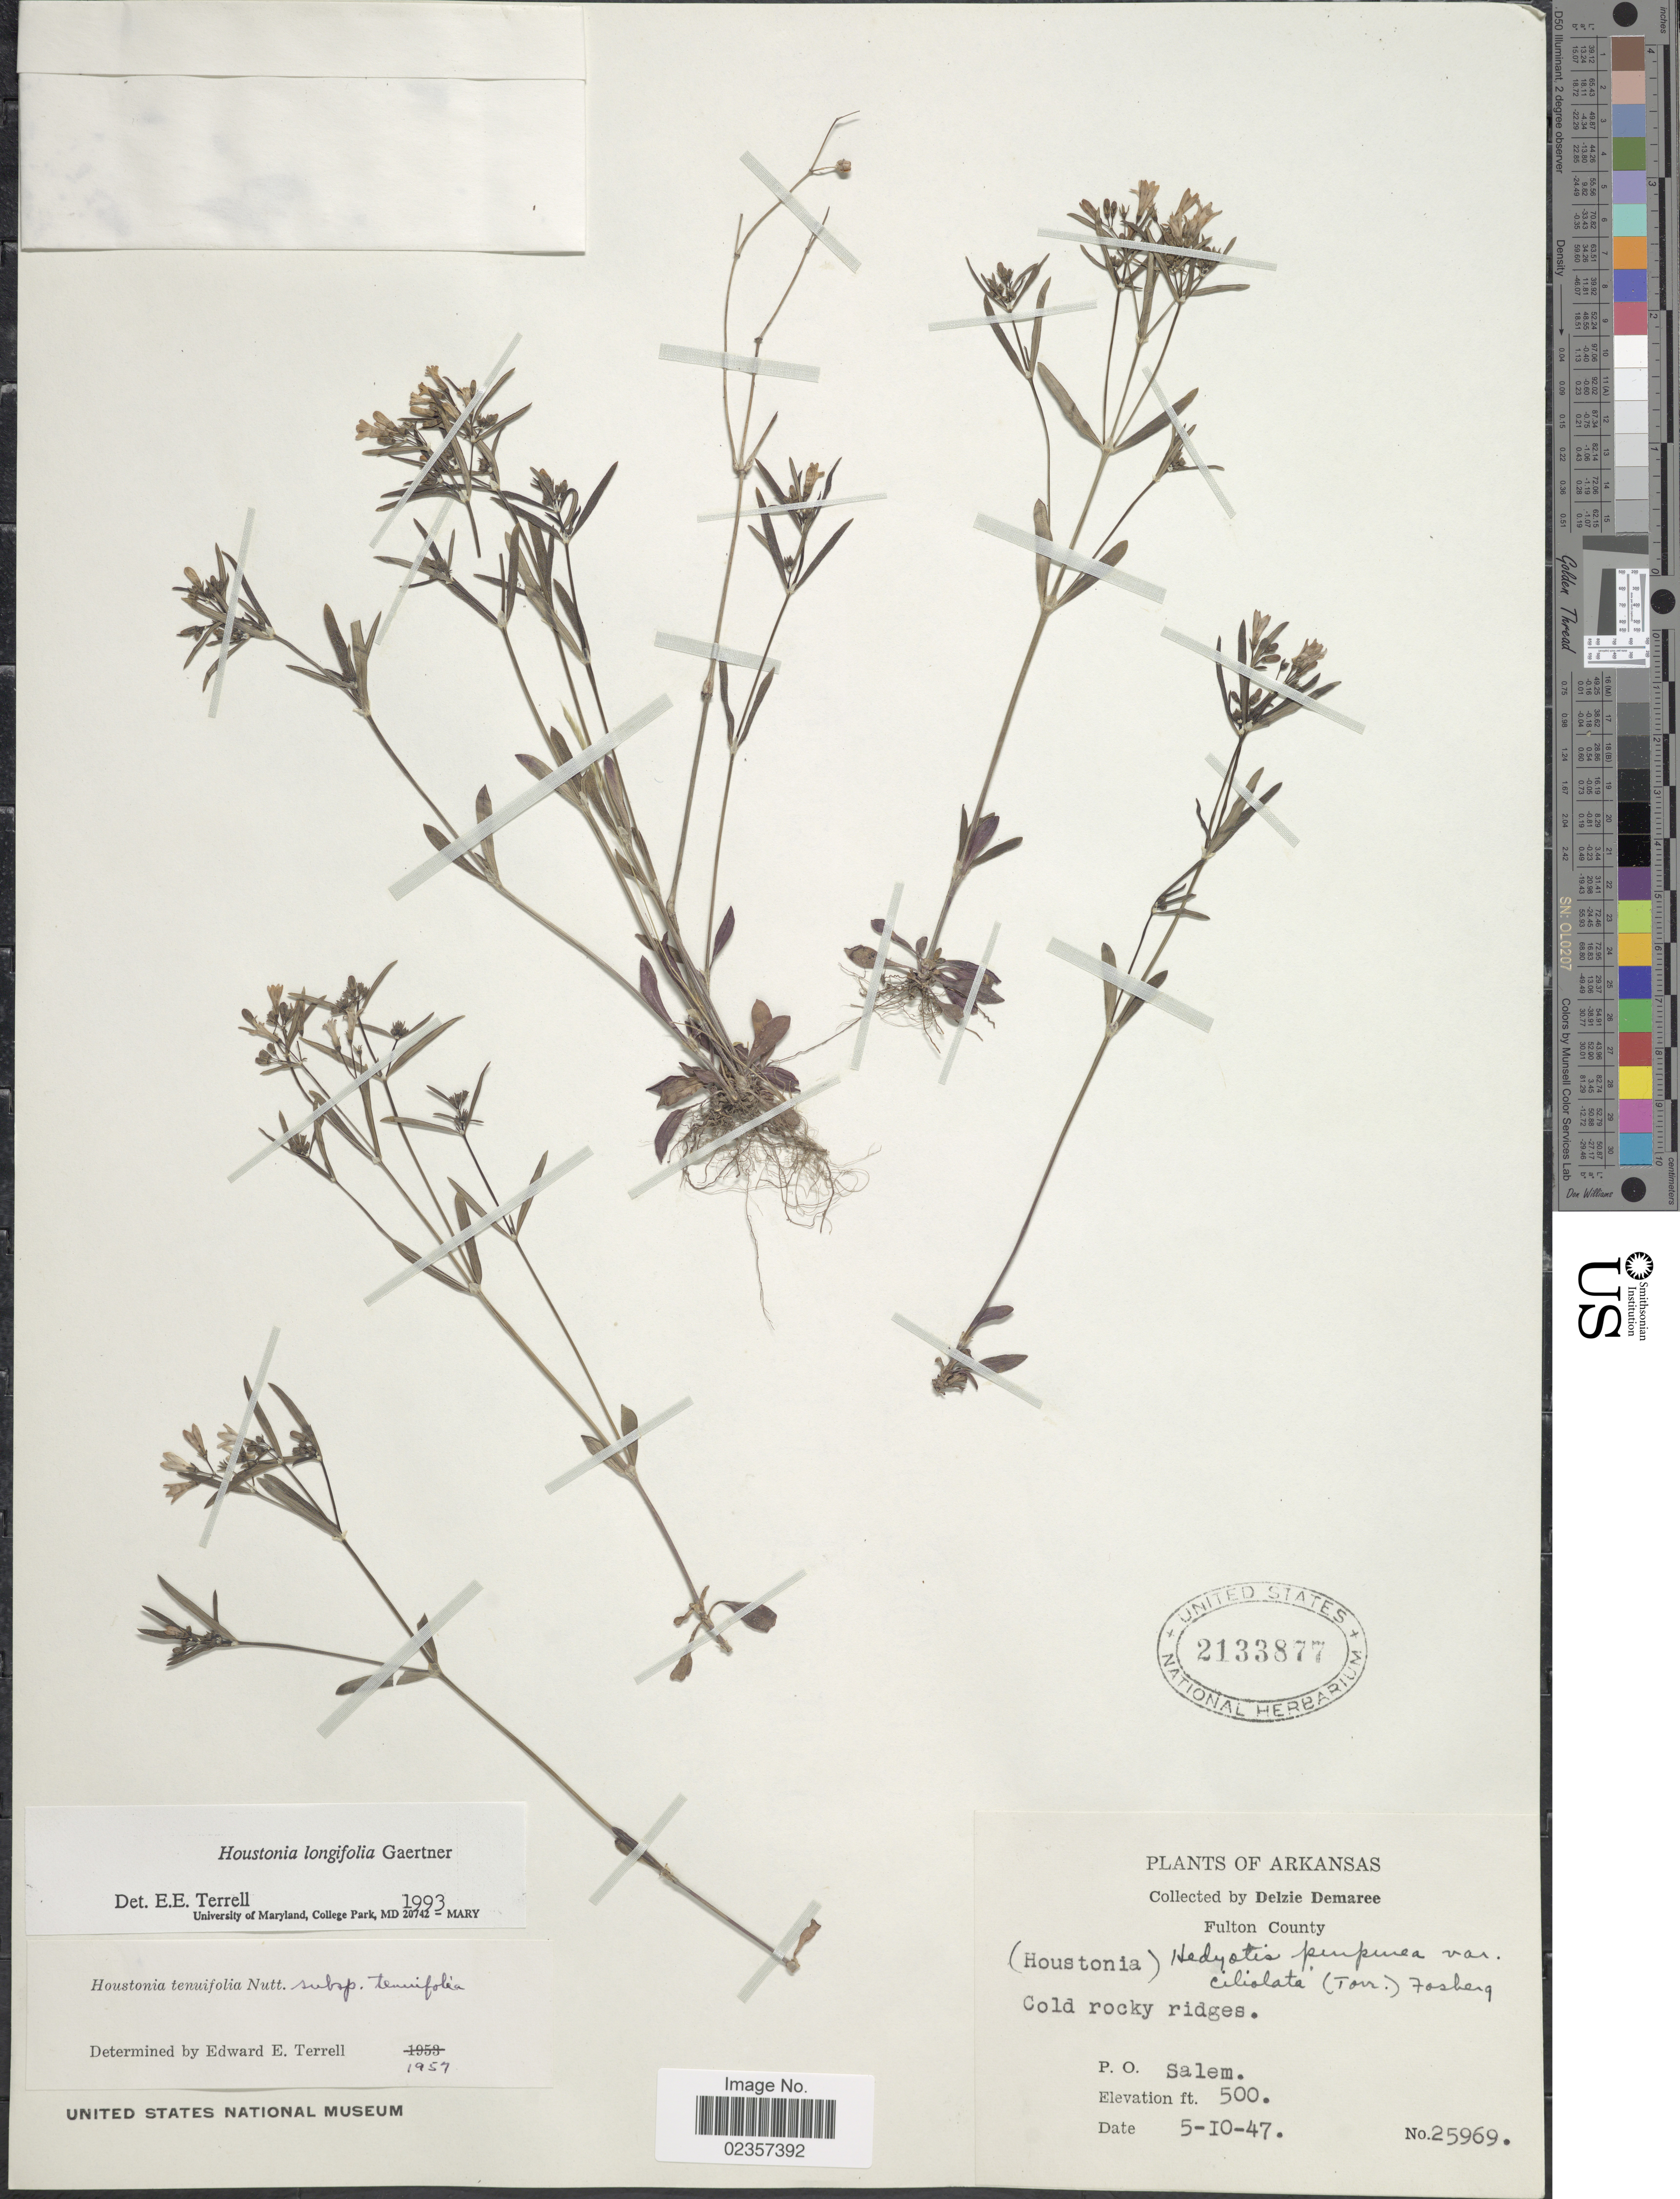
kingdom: Plantae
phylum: Tracheophyta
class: Magnoliopsida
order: Gentianales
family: Rubiaceae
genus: Houstonia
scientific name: Houstonia longifolia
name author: Gaertn.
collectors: D. Demaree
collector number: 25969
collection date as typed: Transcribed d/m/y: 10/5/47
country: United States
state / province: Arkansas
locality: Fulton County. Cold rocky ridges. P. O. Salem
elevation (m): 152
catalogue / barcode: US 2133877